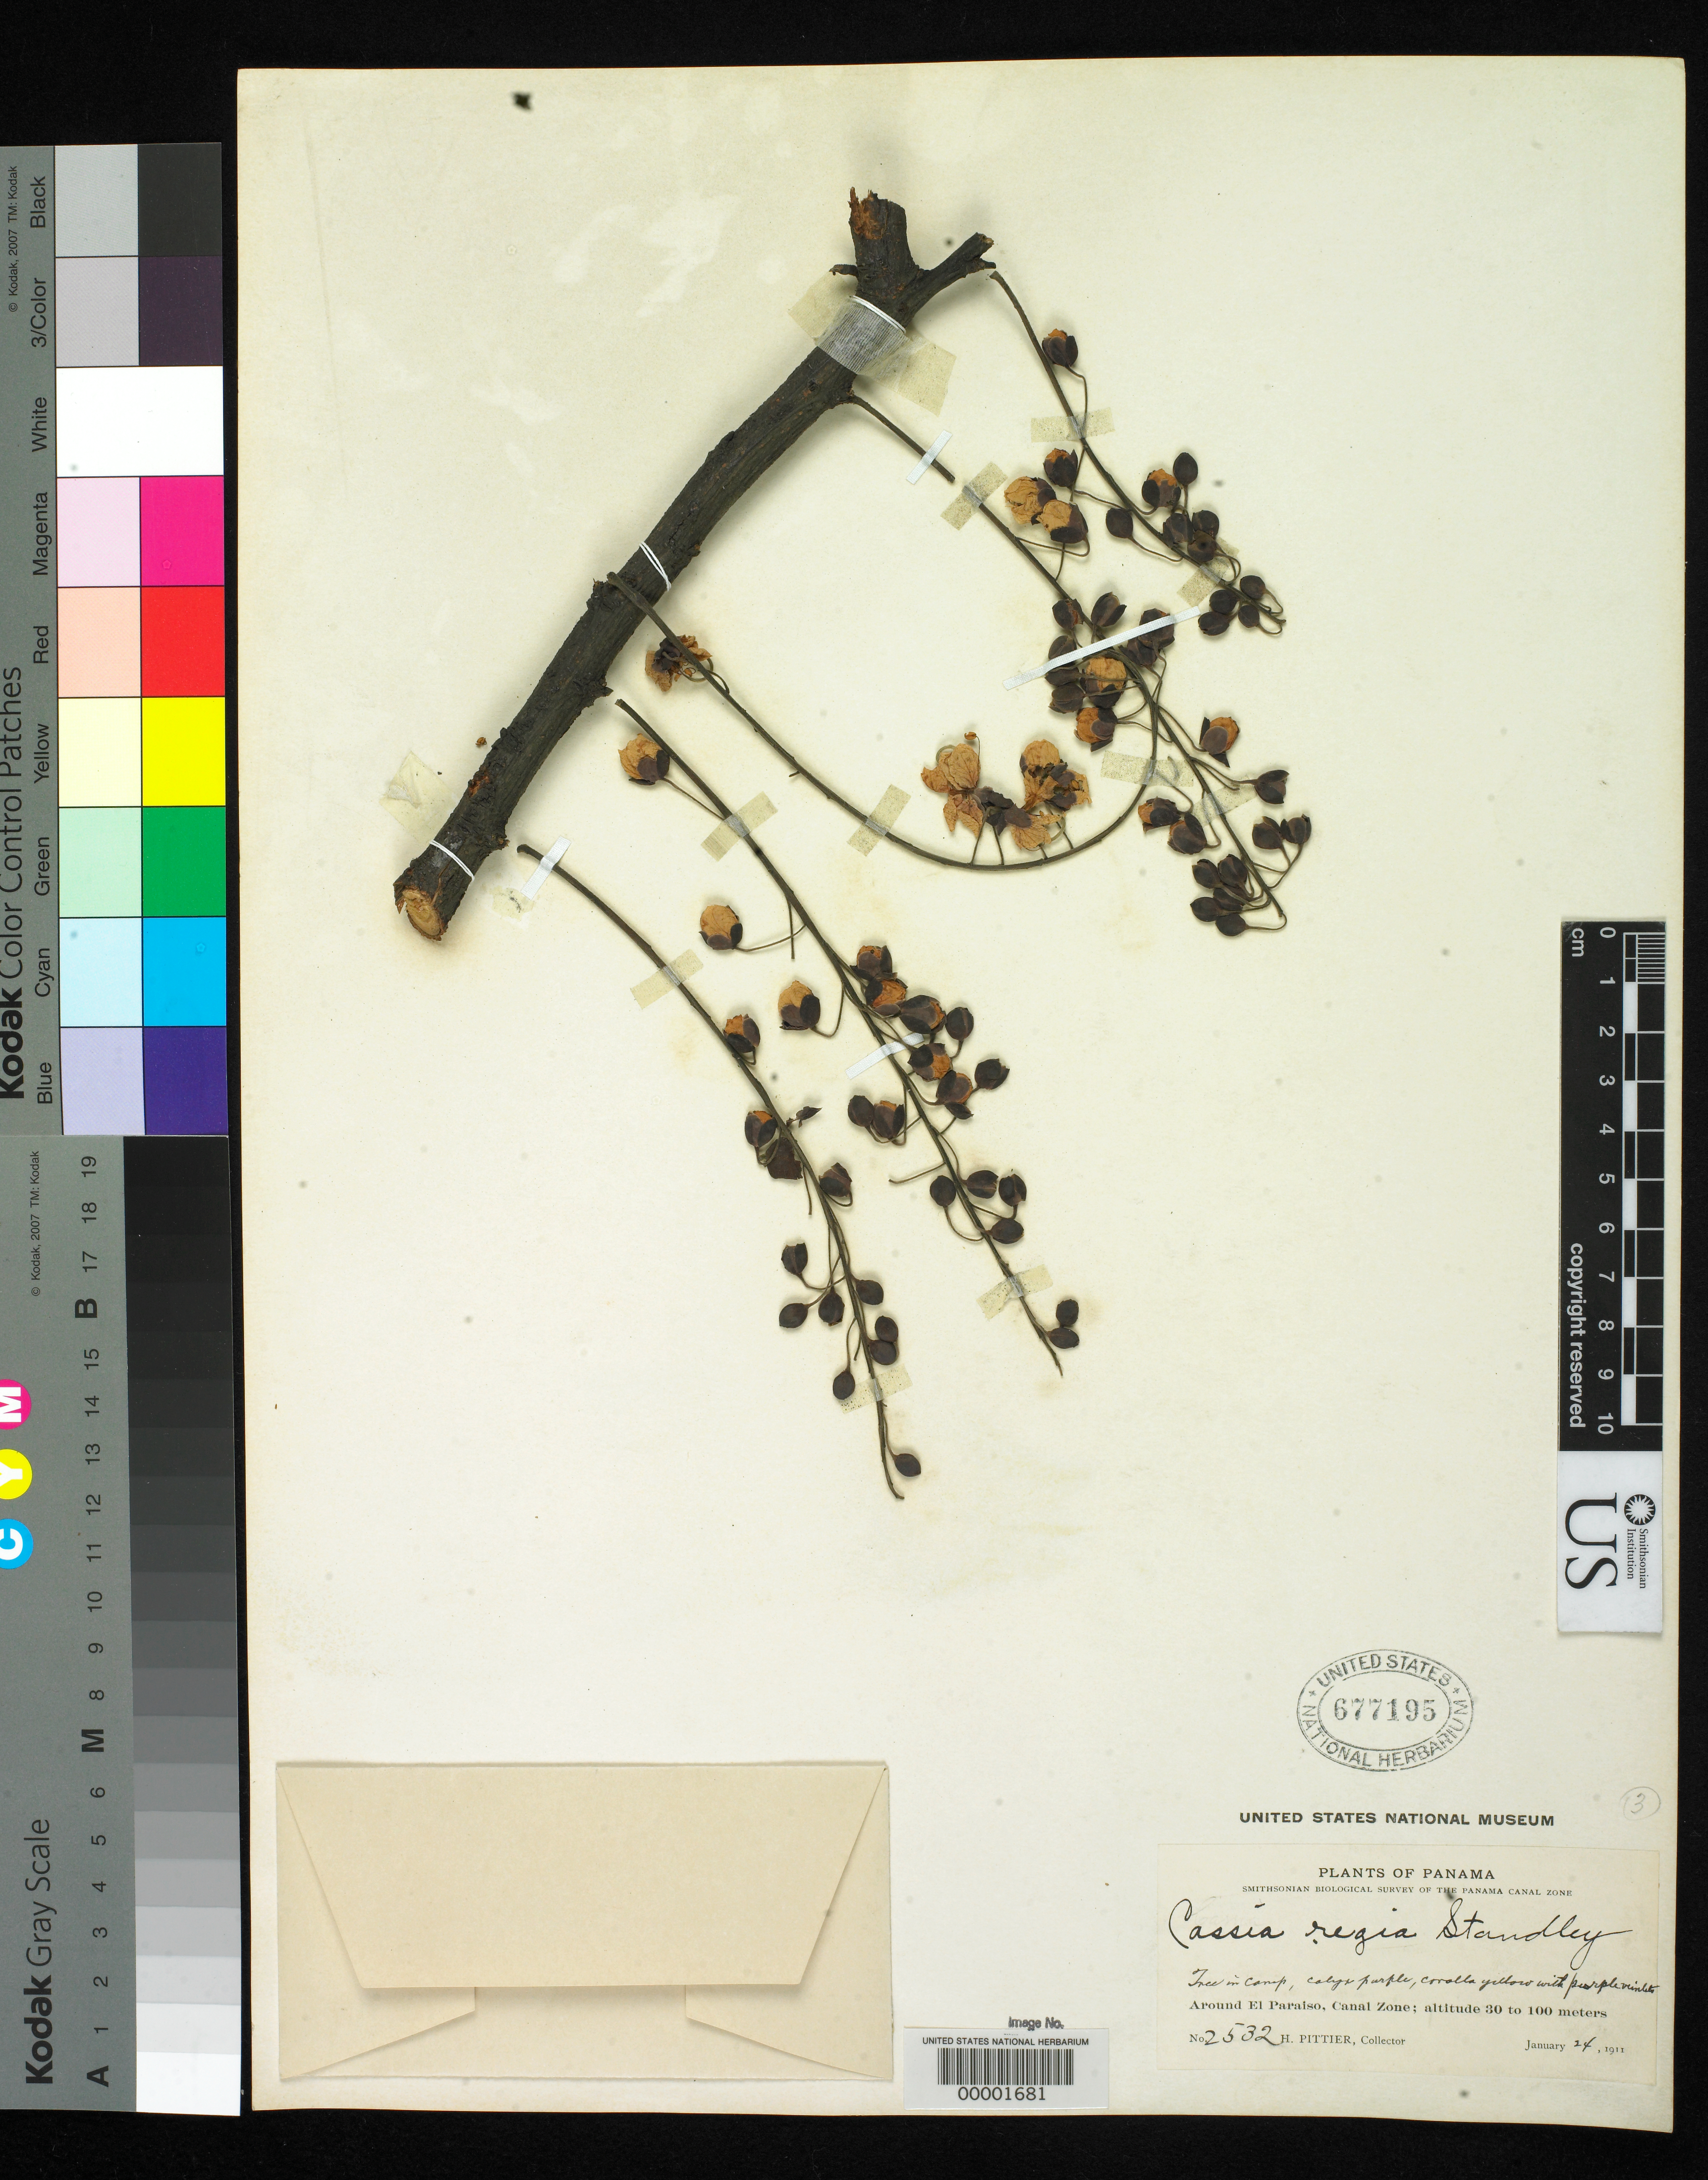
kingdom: Plantae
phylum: Tracheophyta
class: Magnoliopsida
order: Fabales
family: Fabaceae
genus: Cassia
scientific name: Cassia regia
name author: Standl.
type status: Isotype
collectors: H. F. Pittier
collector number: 2532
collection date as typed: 24 Jan 1911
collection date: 1911-01-24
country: Panama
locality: Around El Paraiso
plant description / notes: Unclear whether this sheet is isotype or second sheet of holotype; protologue explicitly cites (only) USNH 677196 as "type".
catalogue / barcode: US 677195